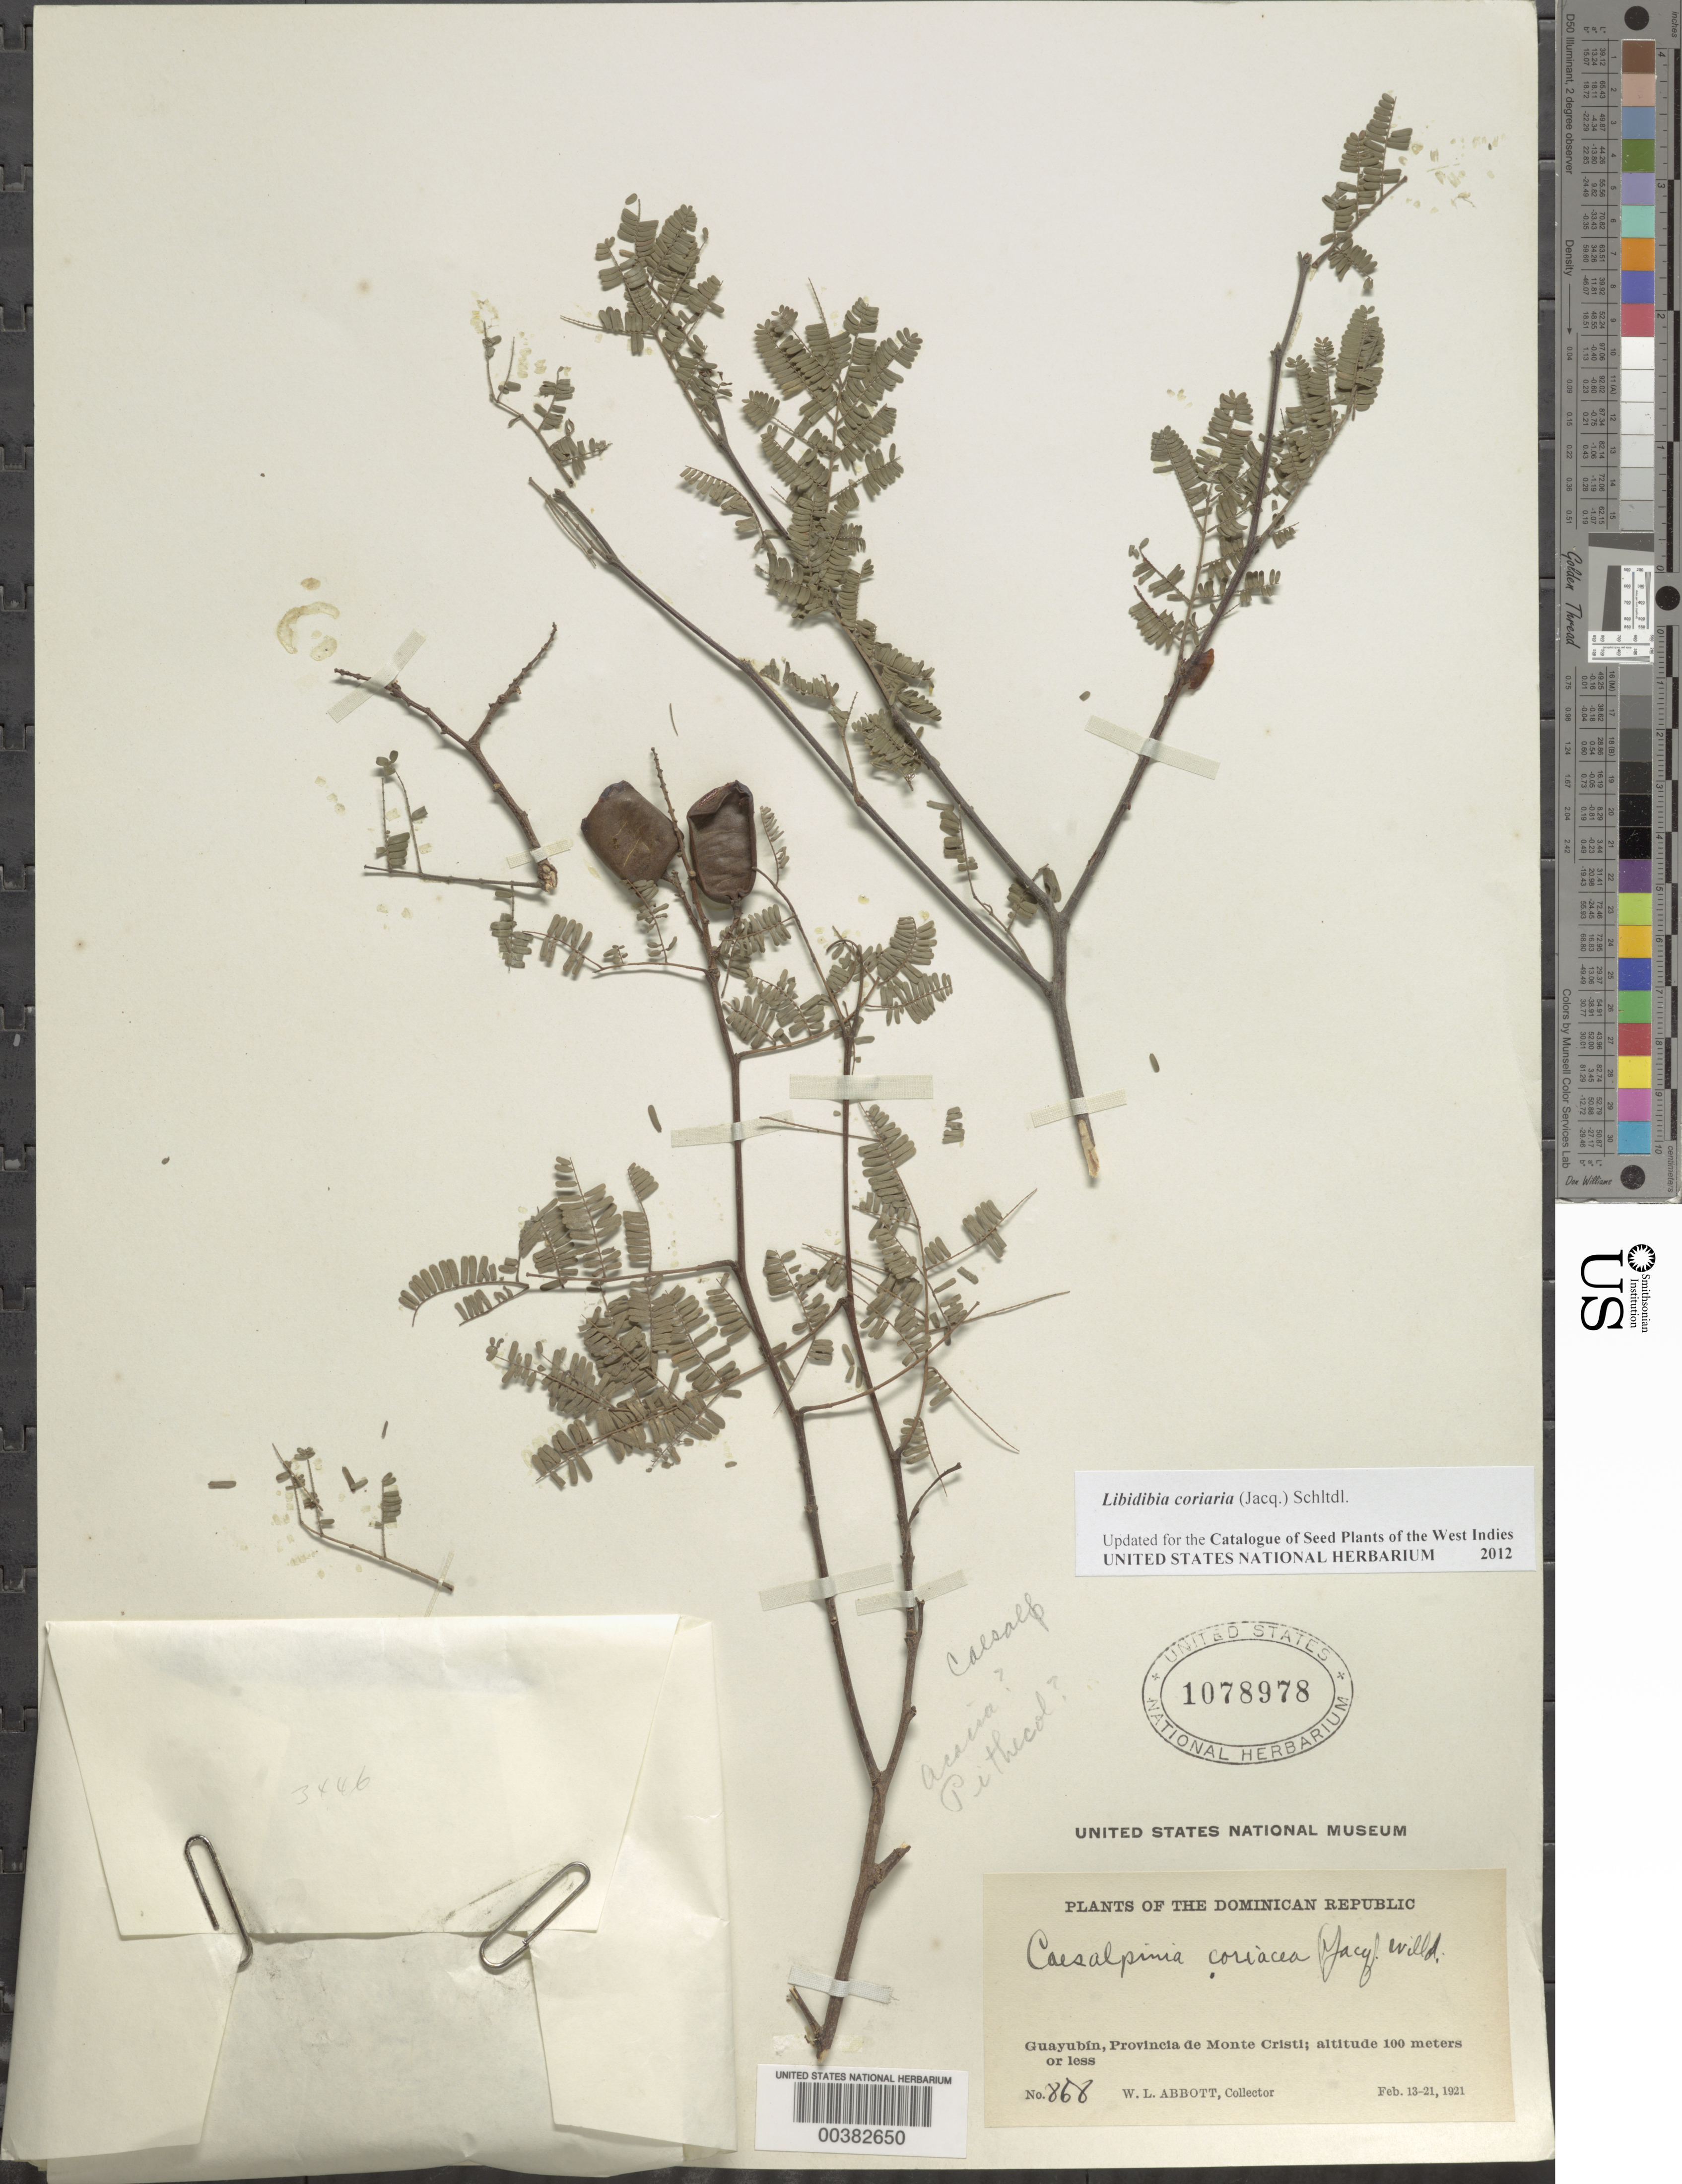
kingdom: Plantae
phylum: Tracheophyta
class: Magnoliopsida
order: Fabales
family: Fabaceae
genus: Libidibia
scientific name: Libidibia coriaria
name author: (Jacq.) Schltdl.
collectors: W. L. Abbott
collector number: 868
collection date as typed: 13 Feb 1921 to 21 Feb 1921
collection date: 1921-02-13/1921-02-21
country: Dominican Republic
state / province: Monte Cristi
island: Hispaniola Island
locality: Guayubin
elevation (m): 100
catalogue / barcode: US 1078978